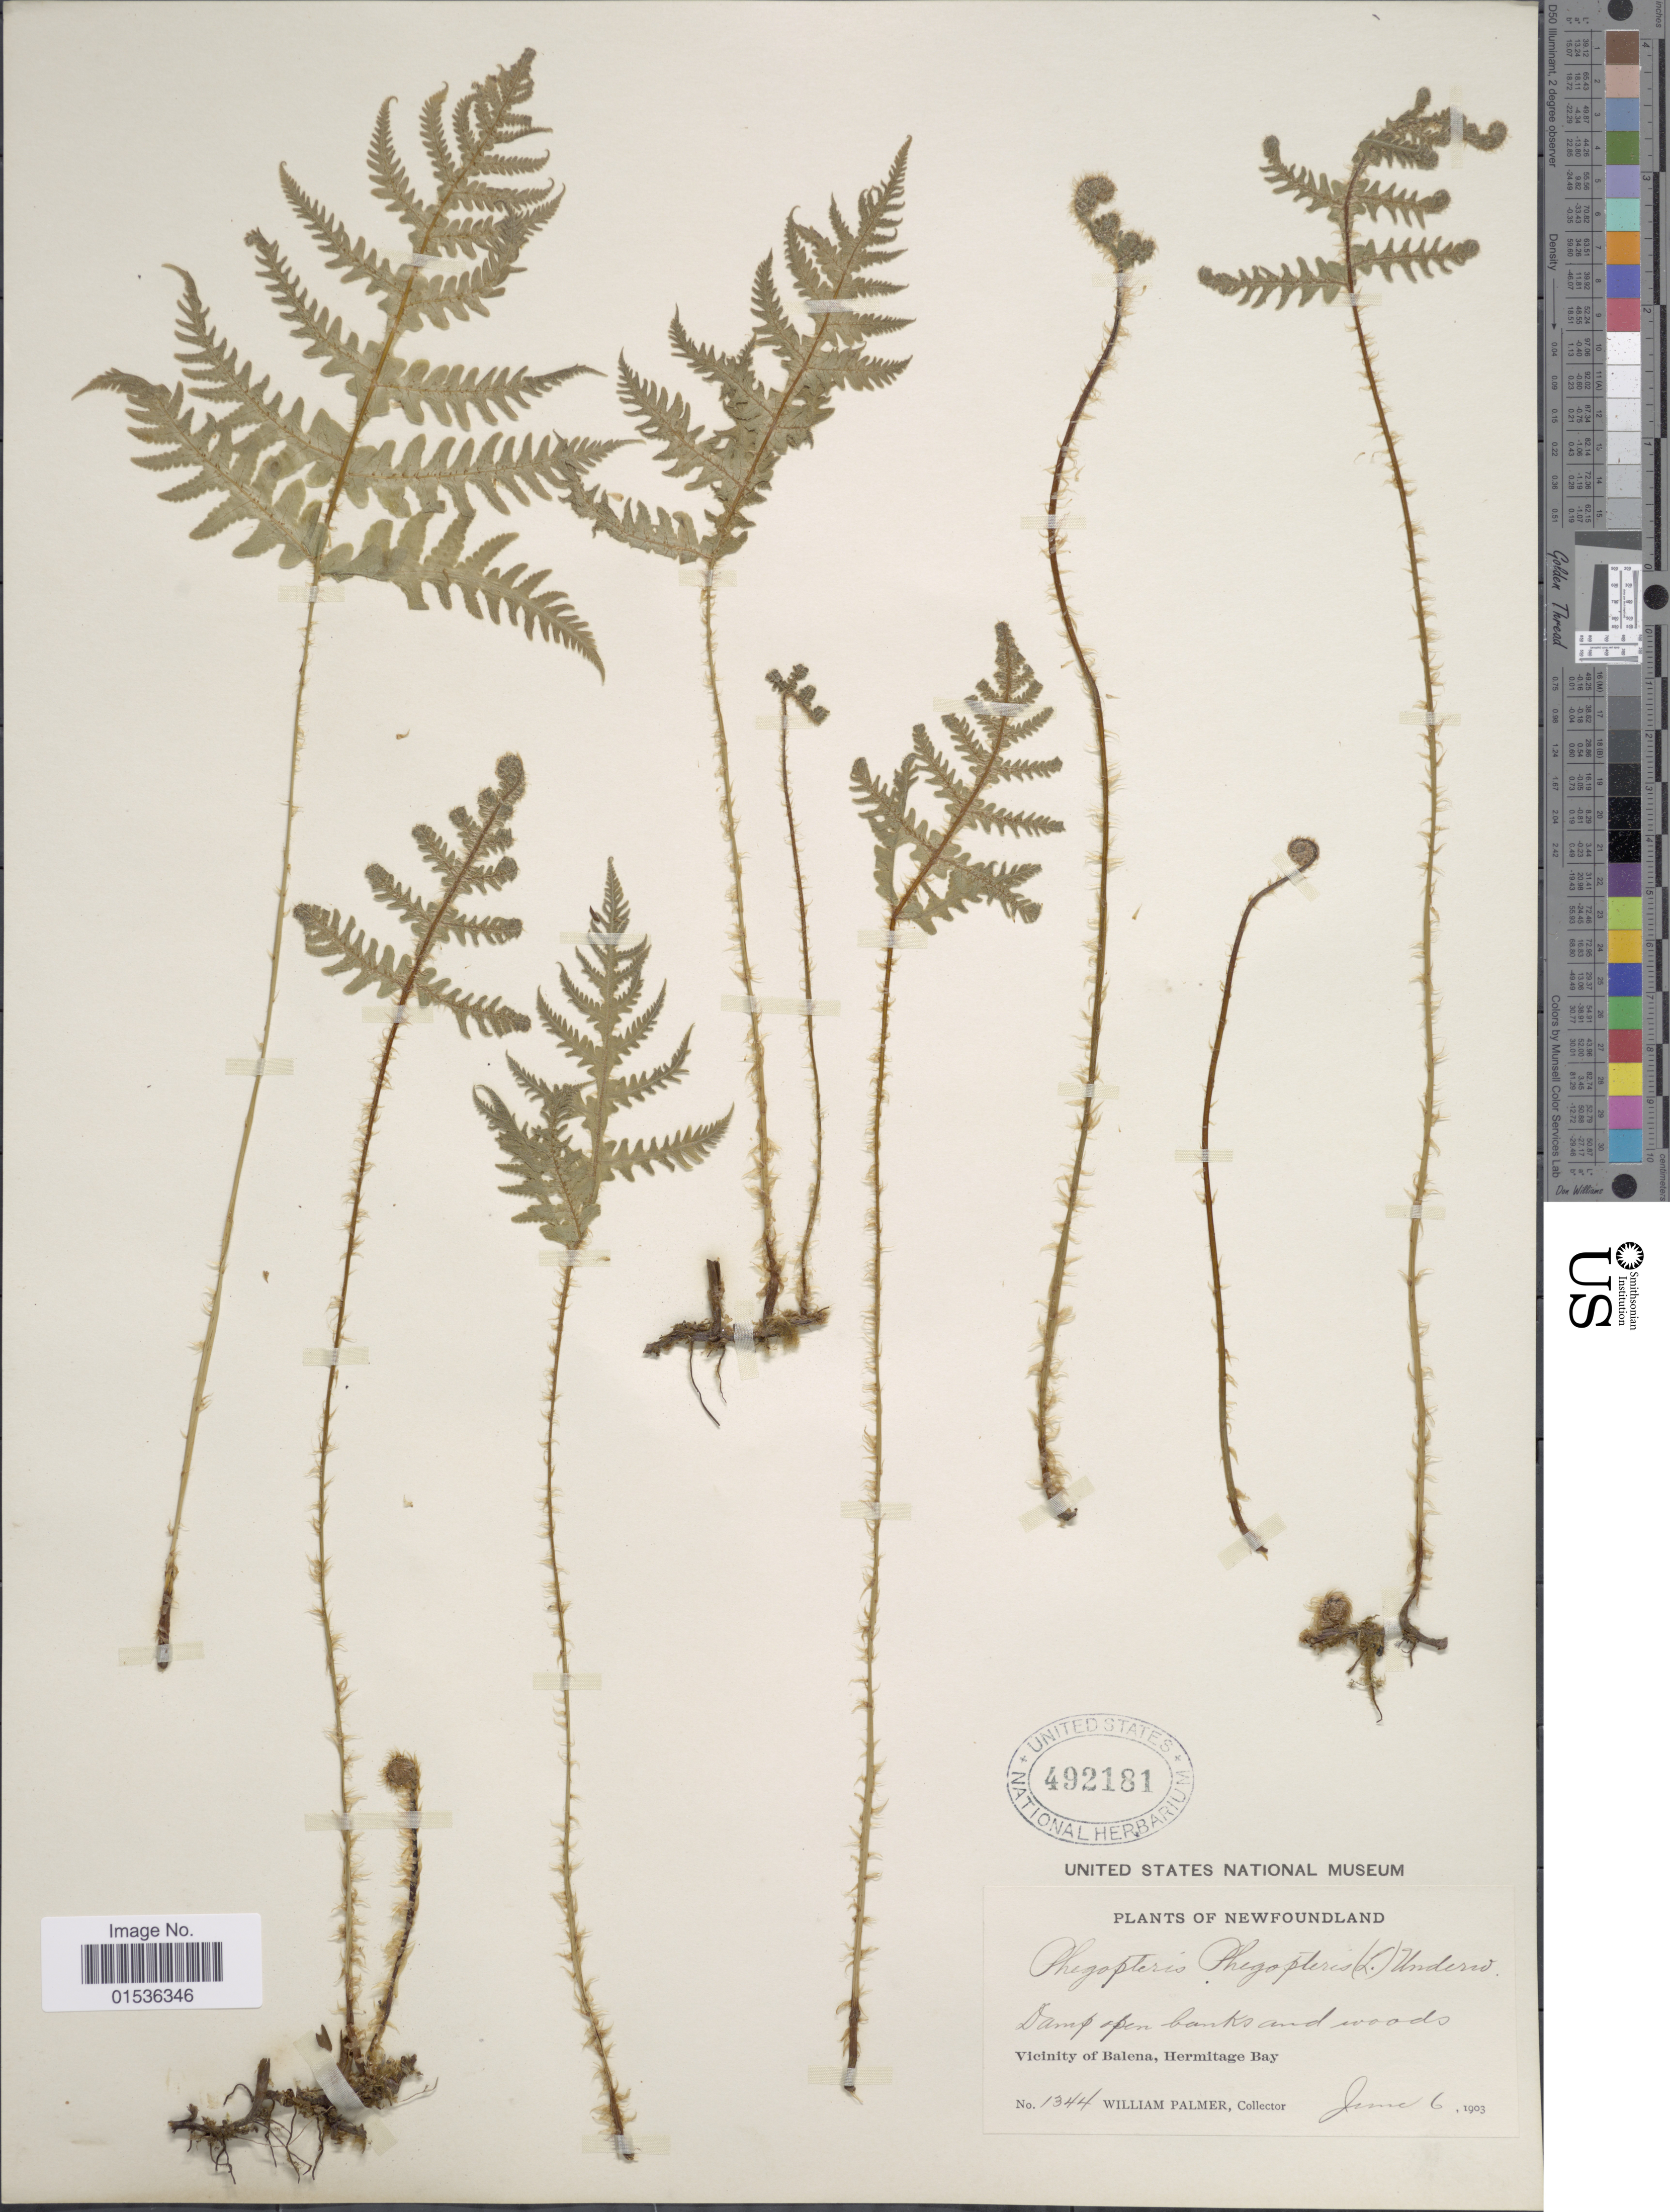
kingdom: Plantae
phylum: Tracheophyta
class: Polypodiopsida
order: Polypodiales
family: Thelypteridaceae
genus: Phegopteris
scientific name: Phegopteris connectilis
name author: (Michx.) Watt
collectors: W. Palmer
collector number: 1344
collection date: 1903-06-06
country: Canada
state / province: Newfoundland and Labrador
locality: Newfoundland. Vicinity of Balena, Hermitage Bay.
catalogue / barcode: US 492181